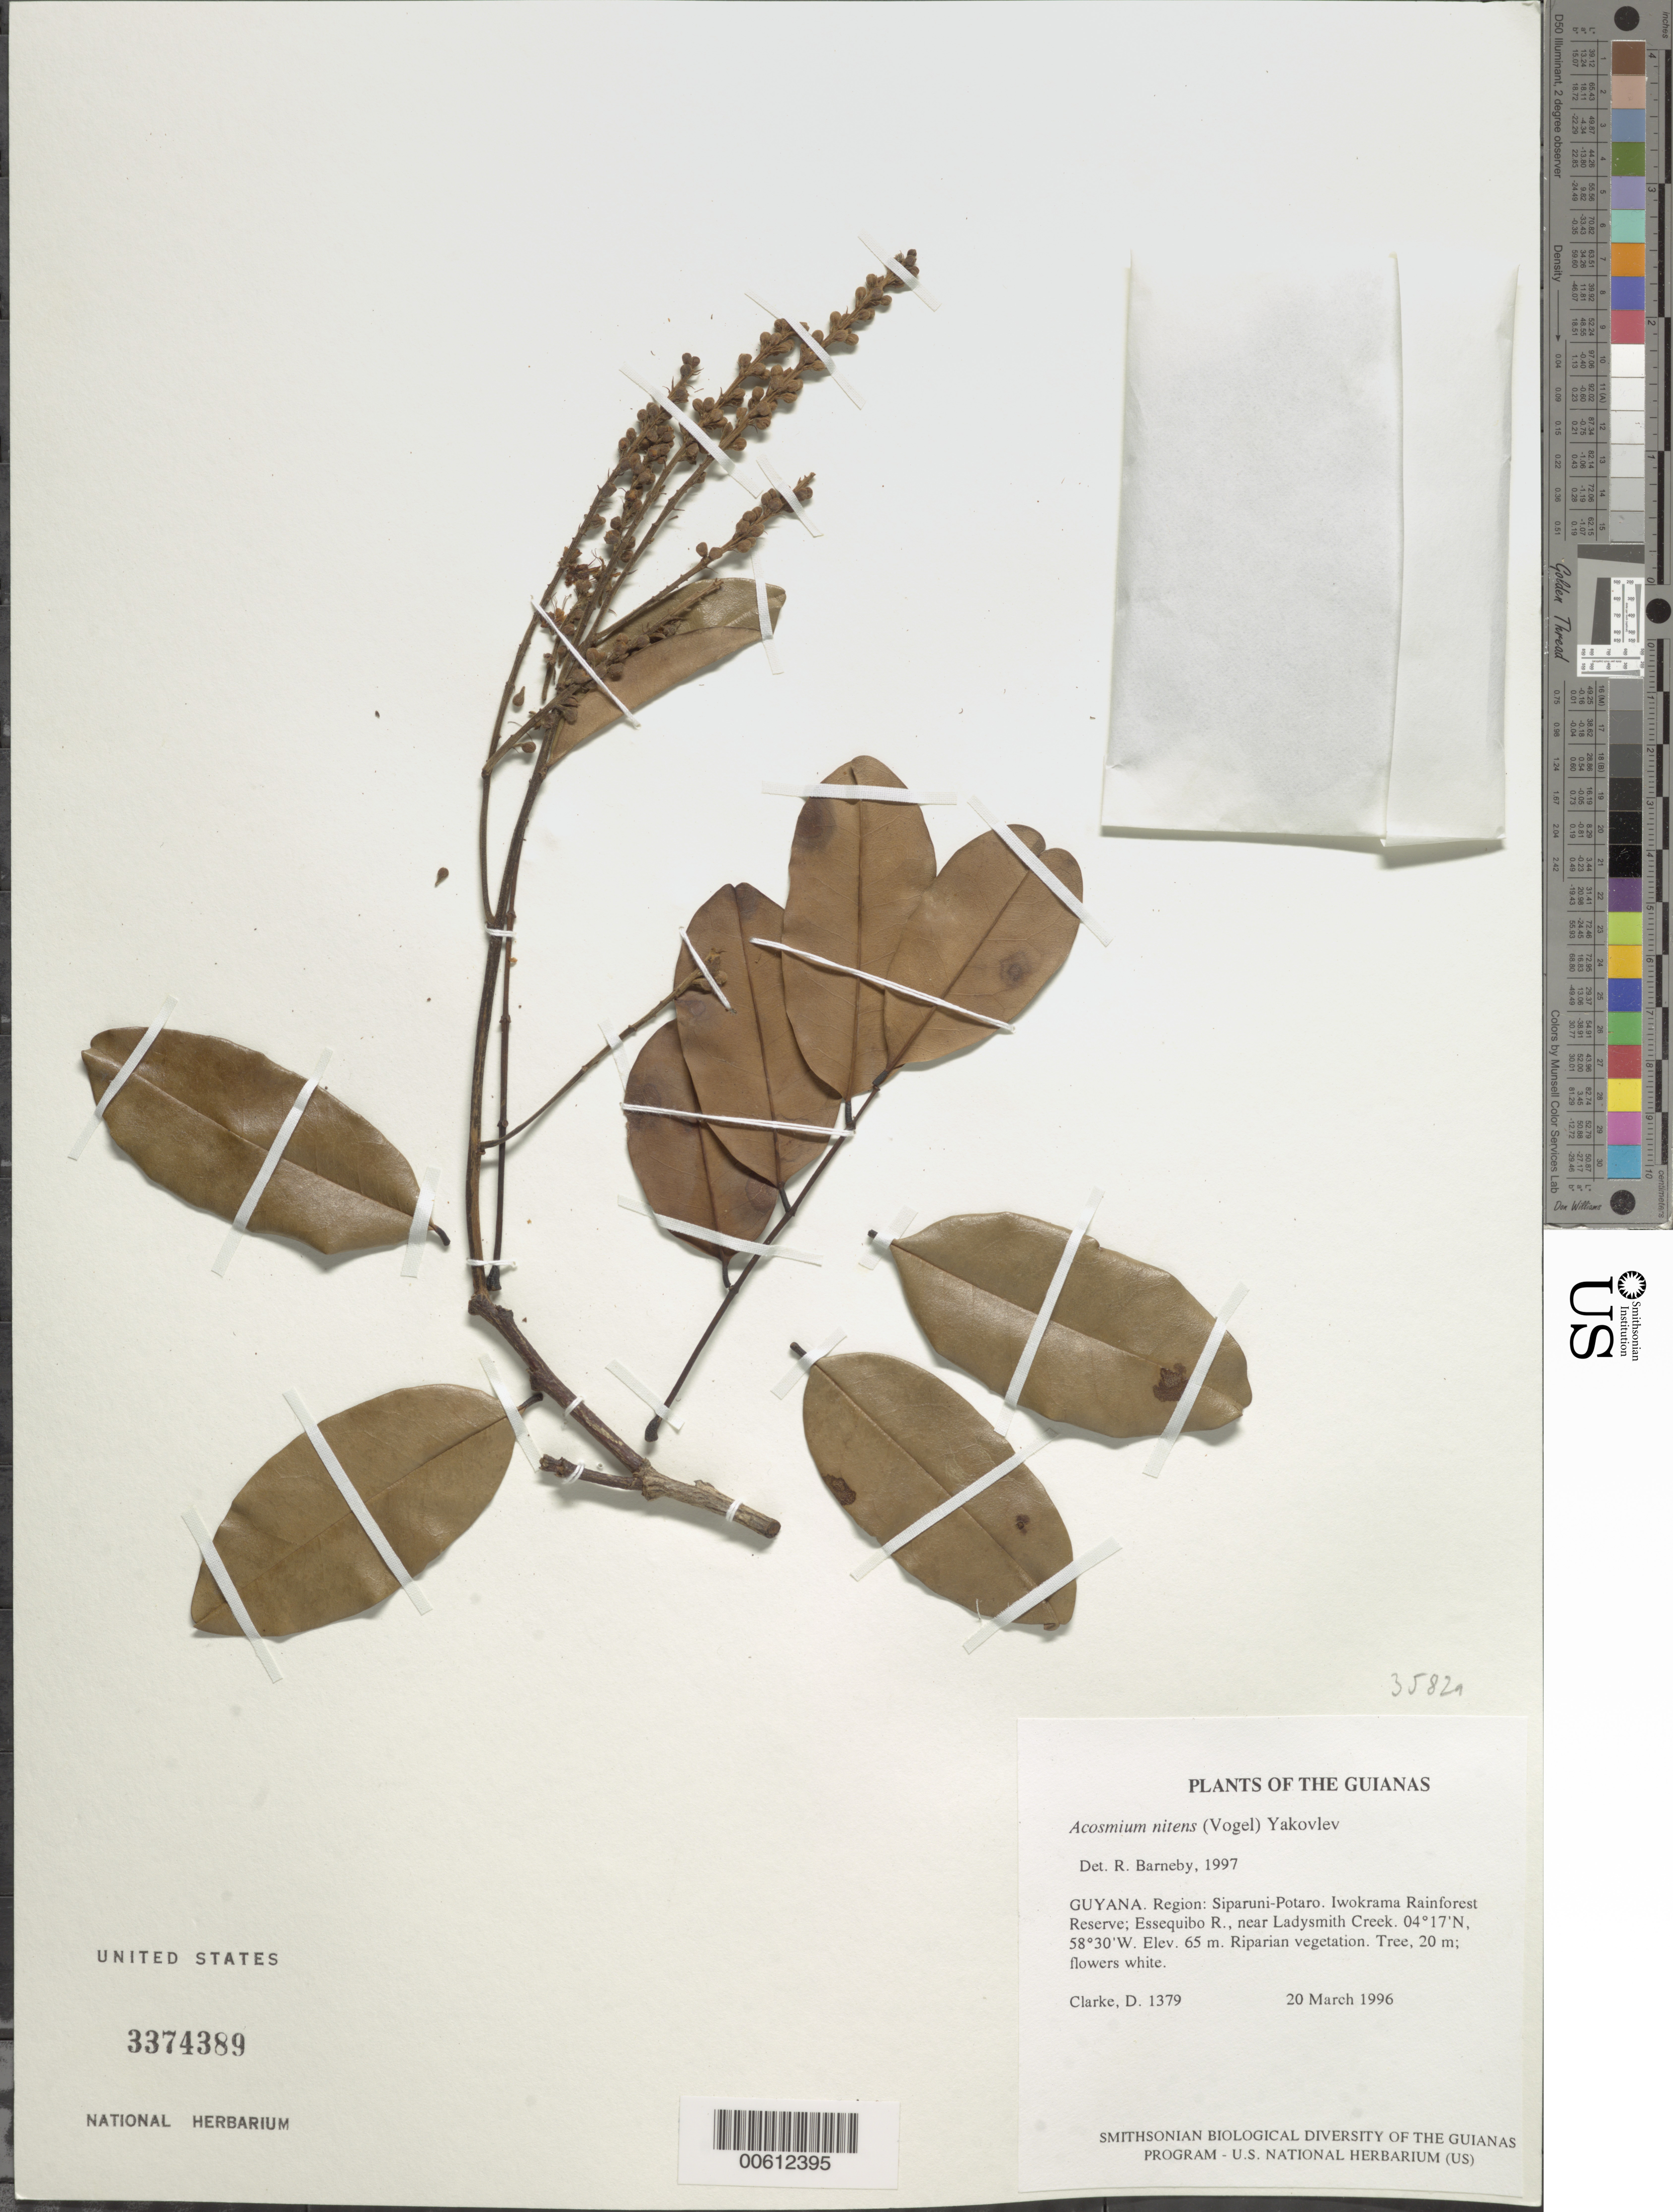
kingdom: Plantae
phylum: Tracheophyta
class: Magnoliopsida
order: Fabales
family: Fabaceae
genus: Acosmium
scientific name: Acosmium nitens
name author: (Vogel) Yakovlev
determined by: Barneby, Rupert C., (NY)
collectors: H. D. Clarke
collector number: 1379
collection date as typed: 20 March 1996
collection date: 1996-03-20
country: Guyana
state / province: Potaro-Siparuni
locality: Iwokrama Rainforest Reserve; Essequibo R., near Ladysmith Creek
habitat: Riparian vegetation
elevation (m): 65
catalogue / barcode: US 3374389